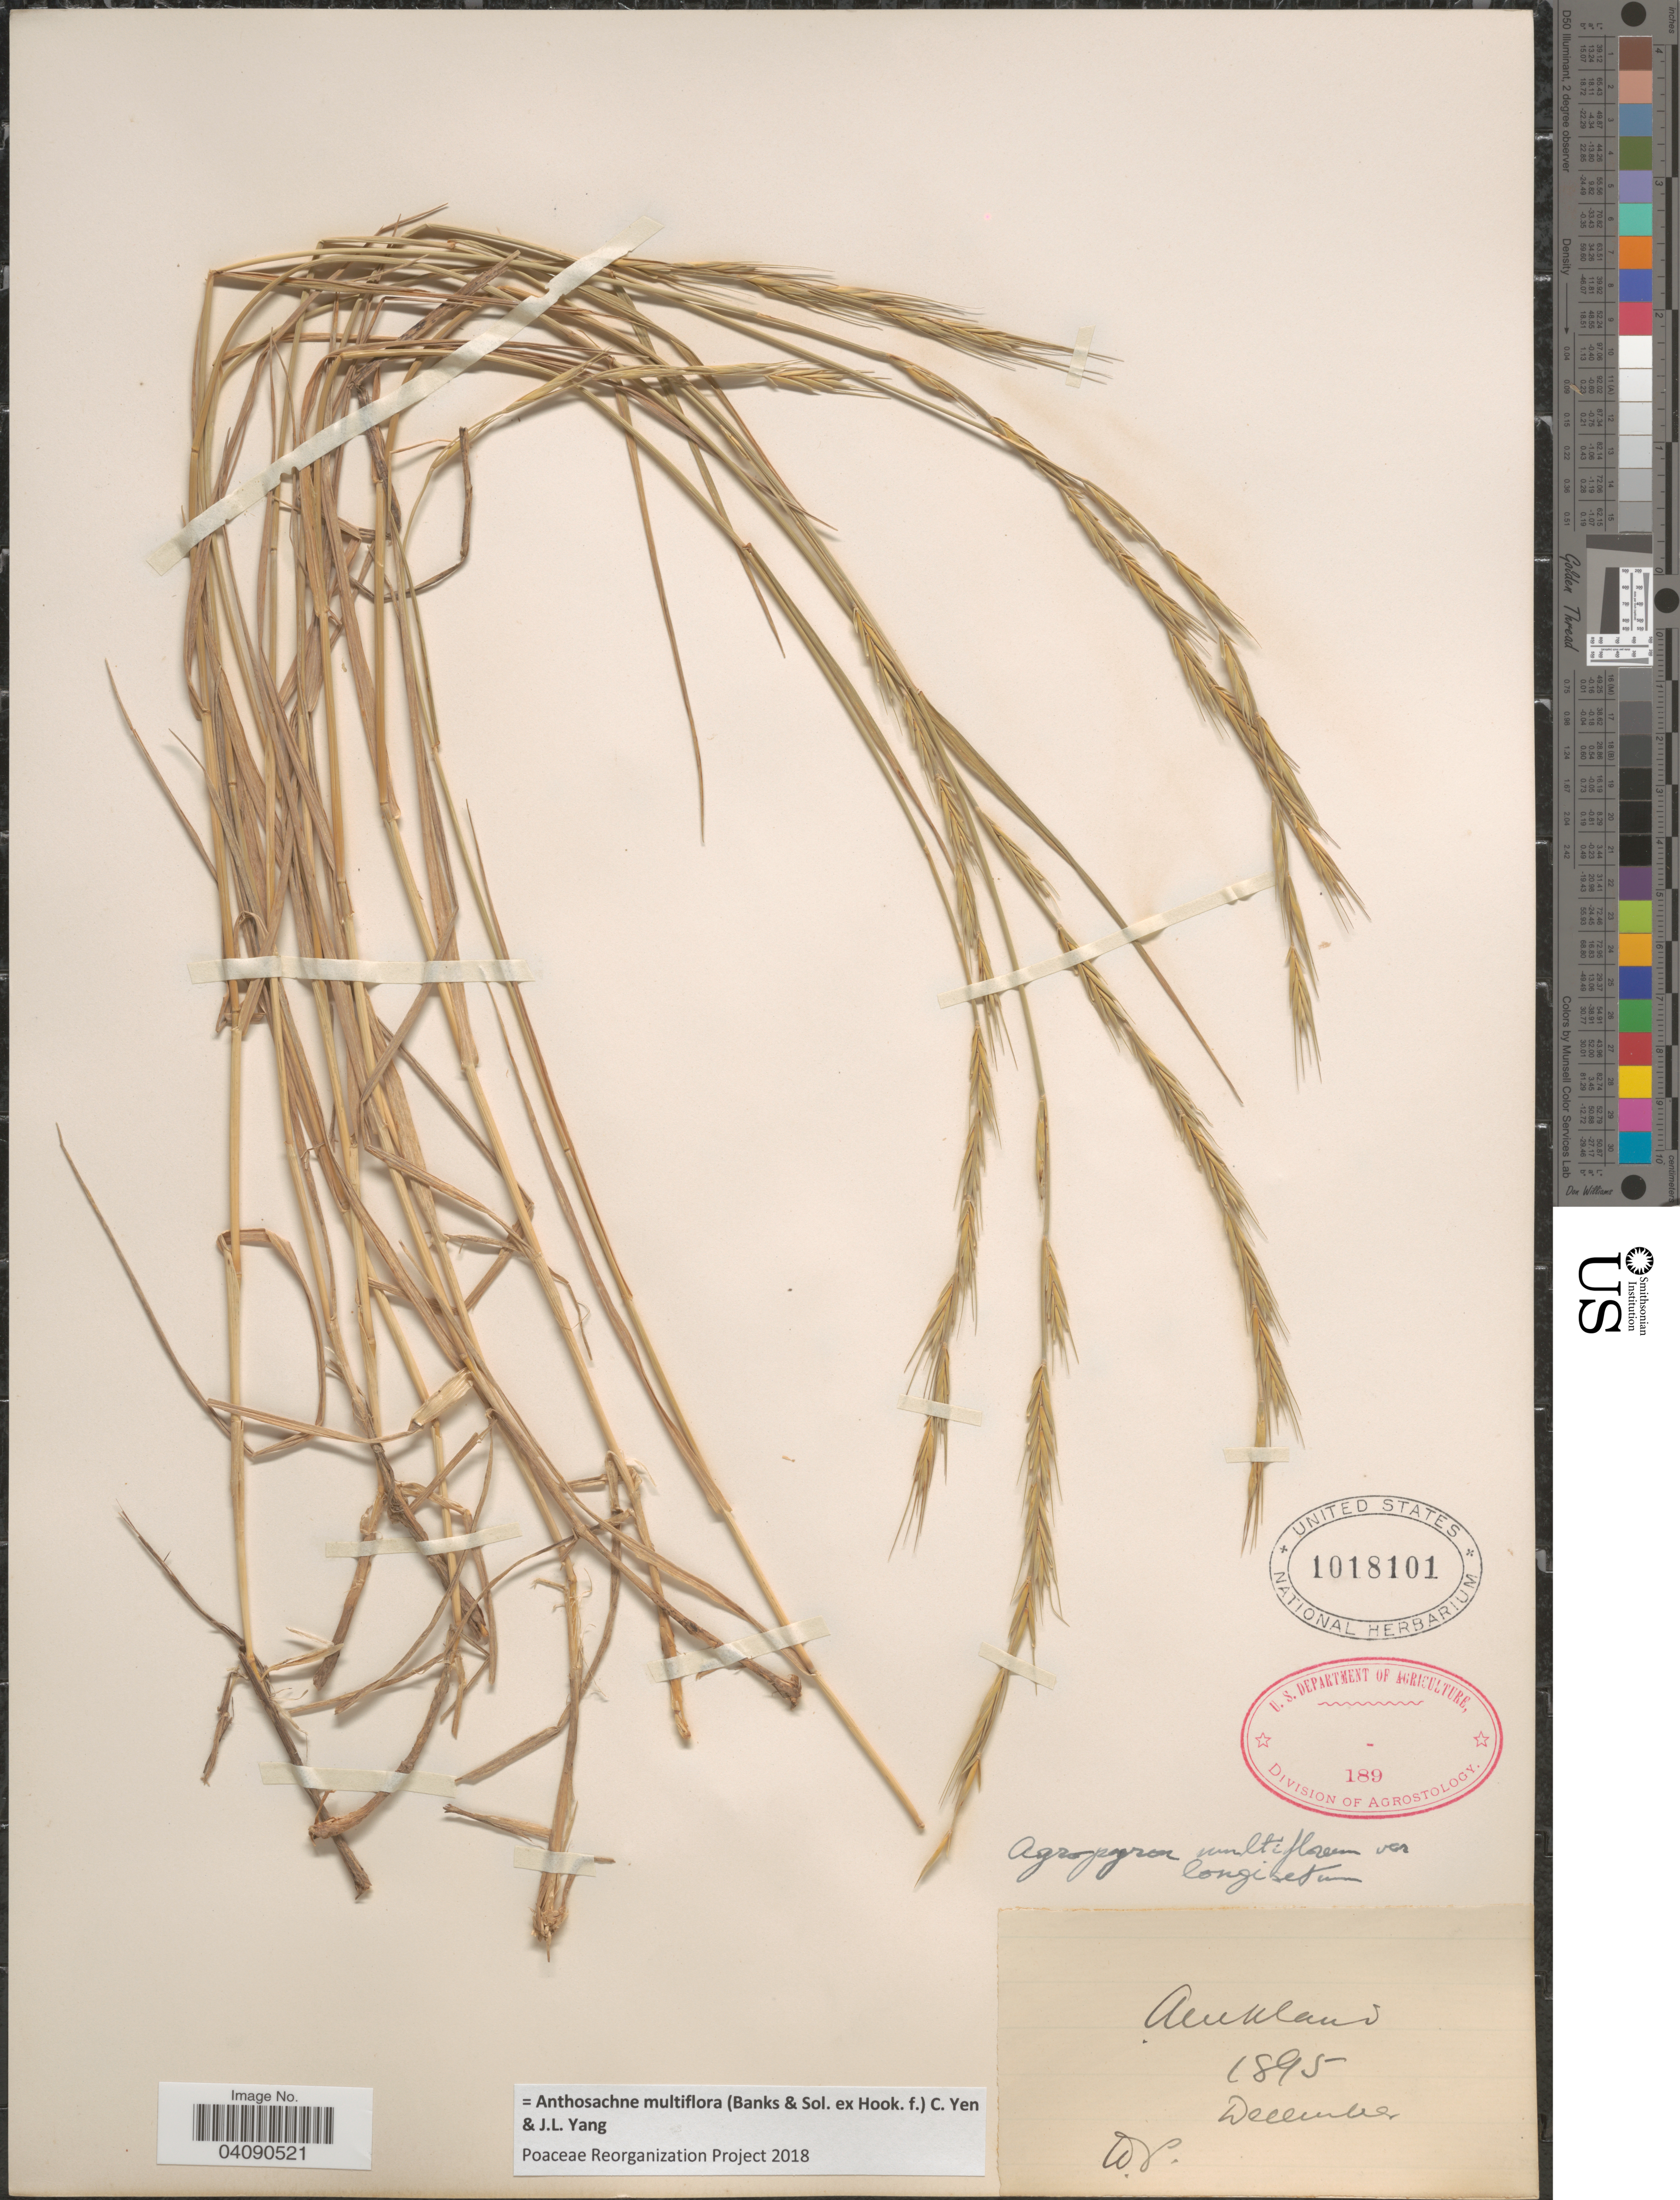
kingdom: Plantae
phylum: Tracheophyta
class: Liliopsida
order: Poales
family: Poaceae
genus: Anthosachne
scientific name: Anthosachne multiflora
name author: (Banks & Sol. ex Hook. f.) C. Yen & J.L. Yang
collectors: D. P.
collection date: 1895-12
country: New Zealand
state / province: Auckland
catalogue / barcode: US 1018101